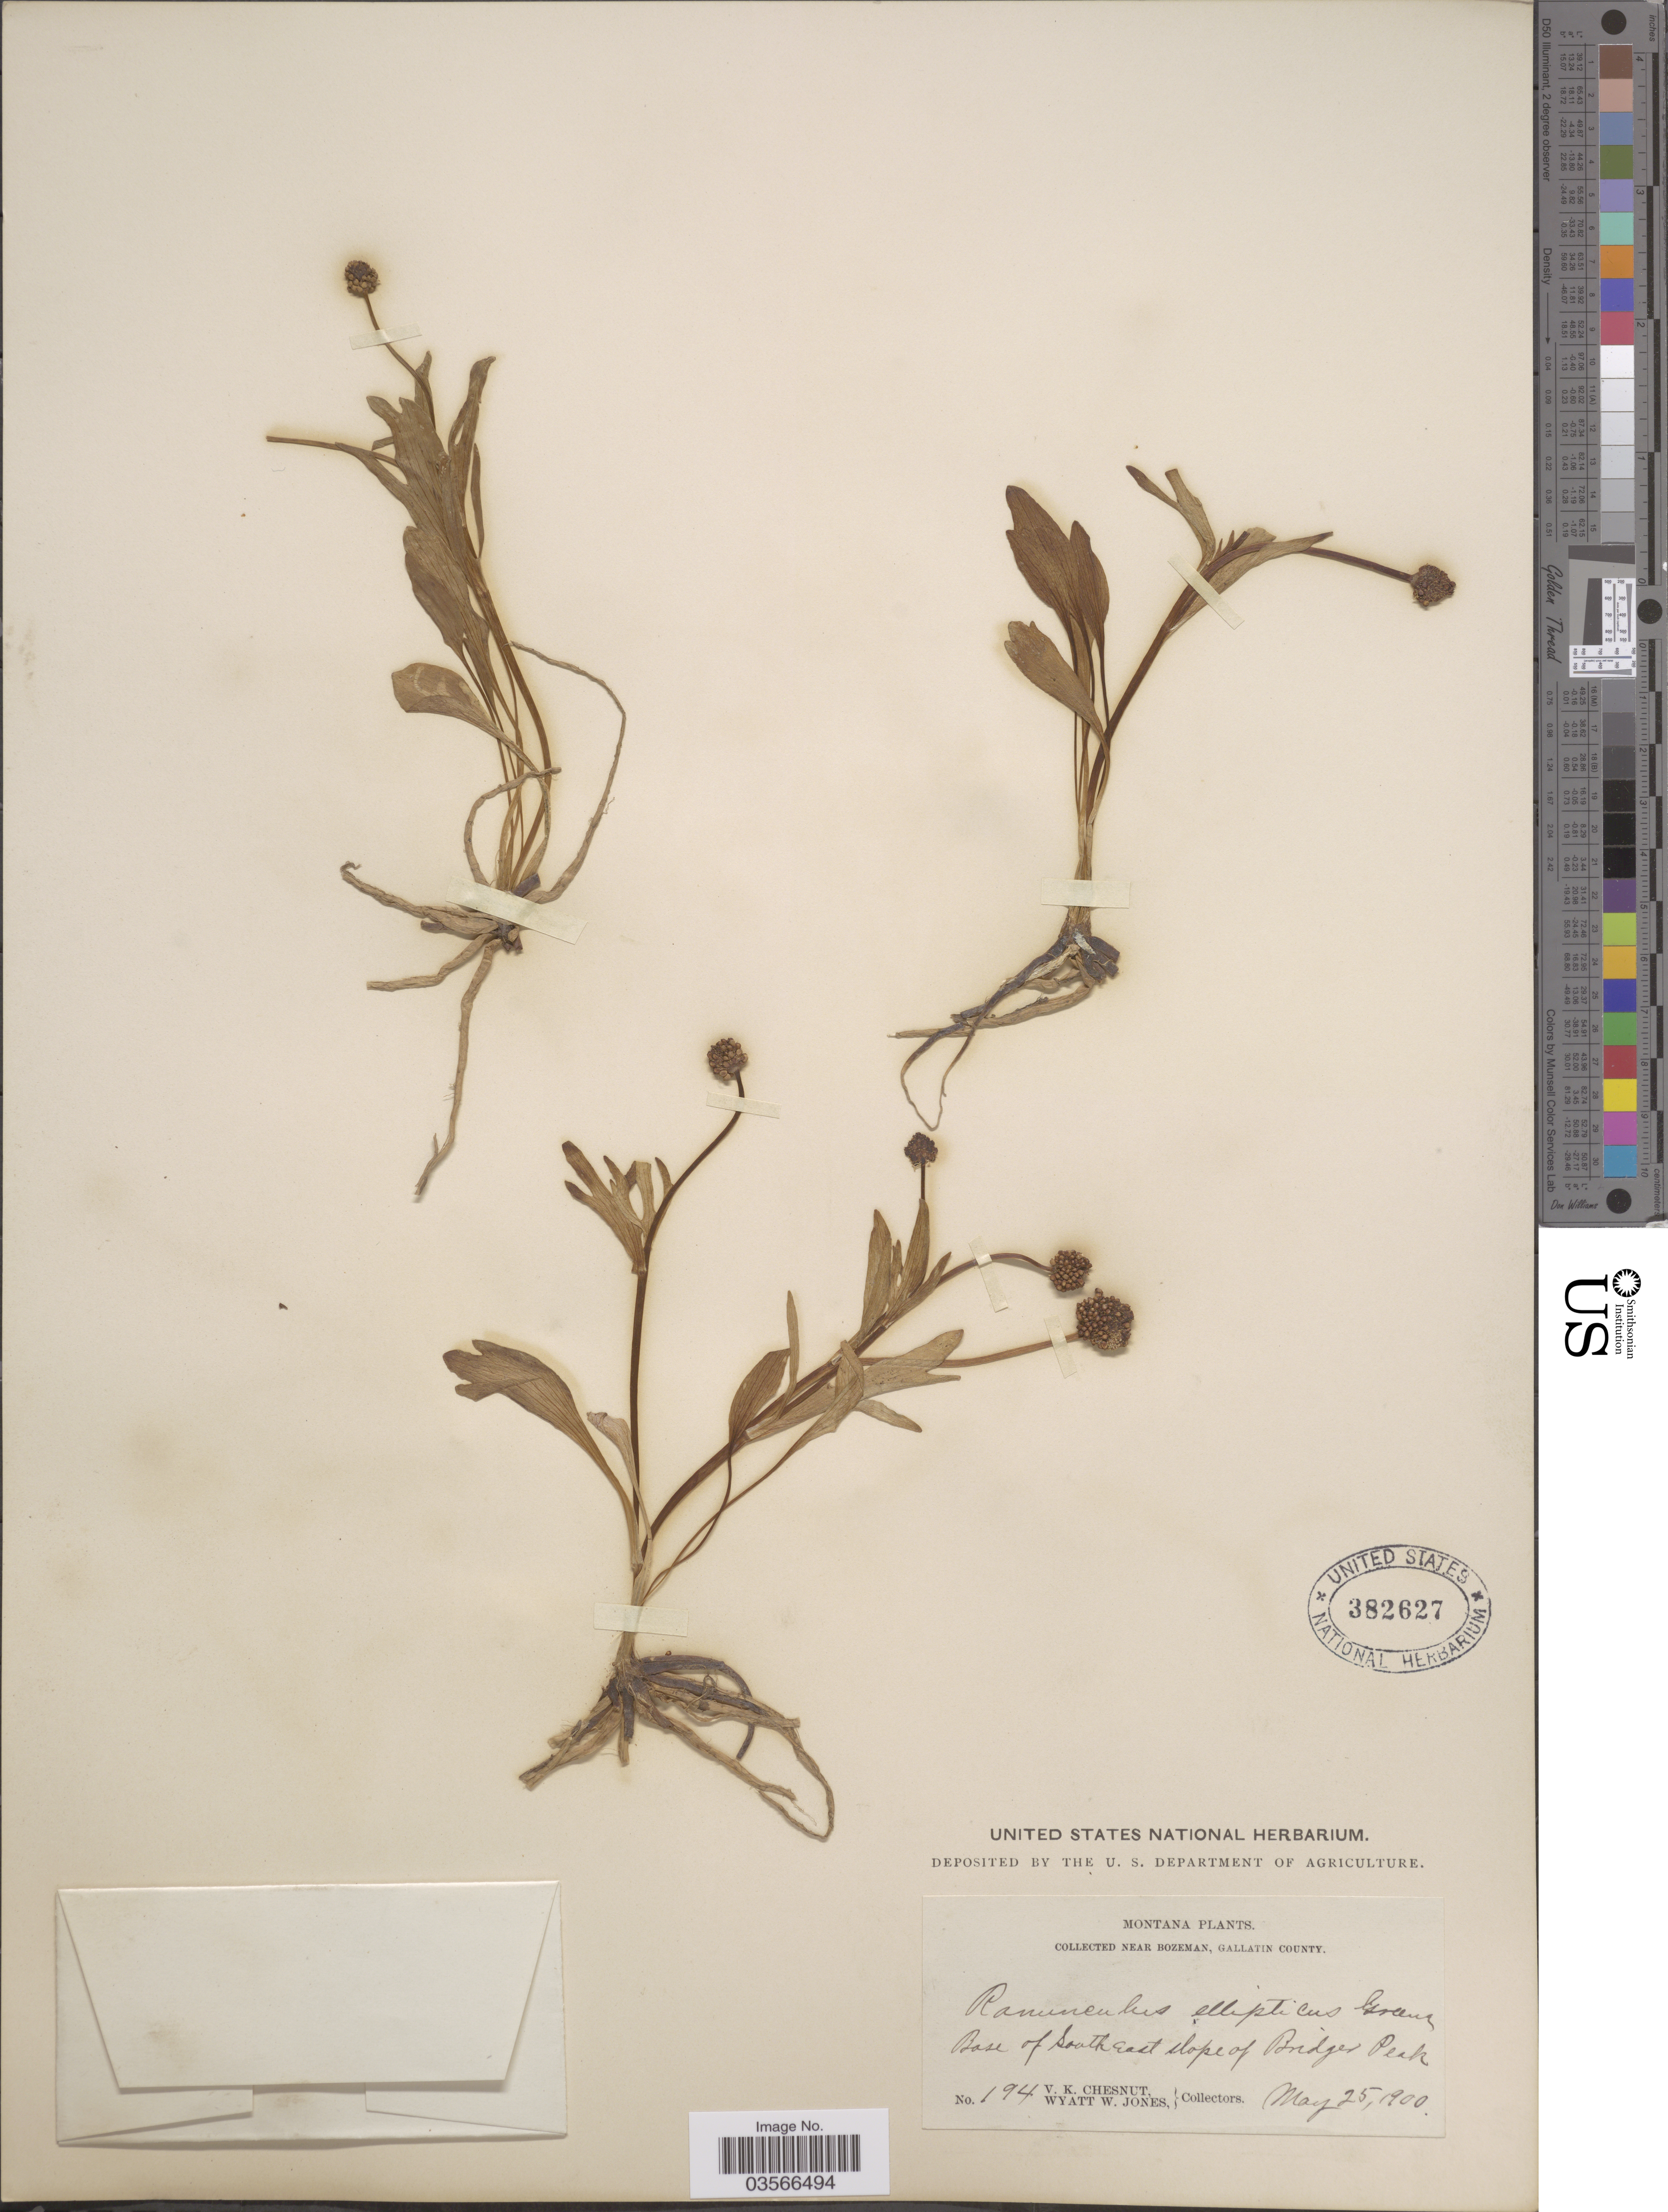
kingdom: Plantae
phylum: Tracheophyta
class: Magnoliopsida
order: Ranunculales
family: Ranunculaceae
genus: Ranunculus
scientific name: Ranunculus glaberrimus var. ellipticus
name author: (Greene) Greene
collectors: V. Chesnut & W. W. Jones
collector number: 194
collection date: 1900-05-25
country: United States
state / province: Montana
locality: Near Bozeman, Gallatin County. Base of South East slope of Bridger Peak.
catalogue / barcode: US 382627